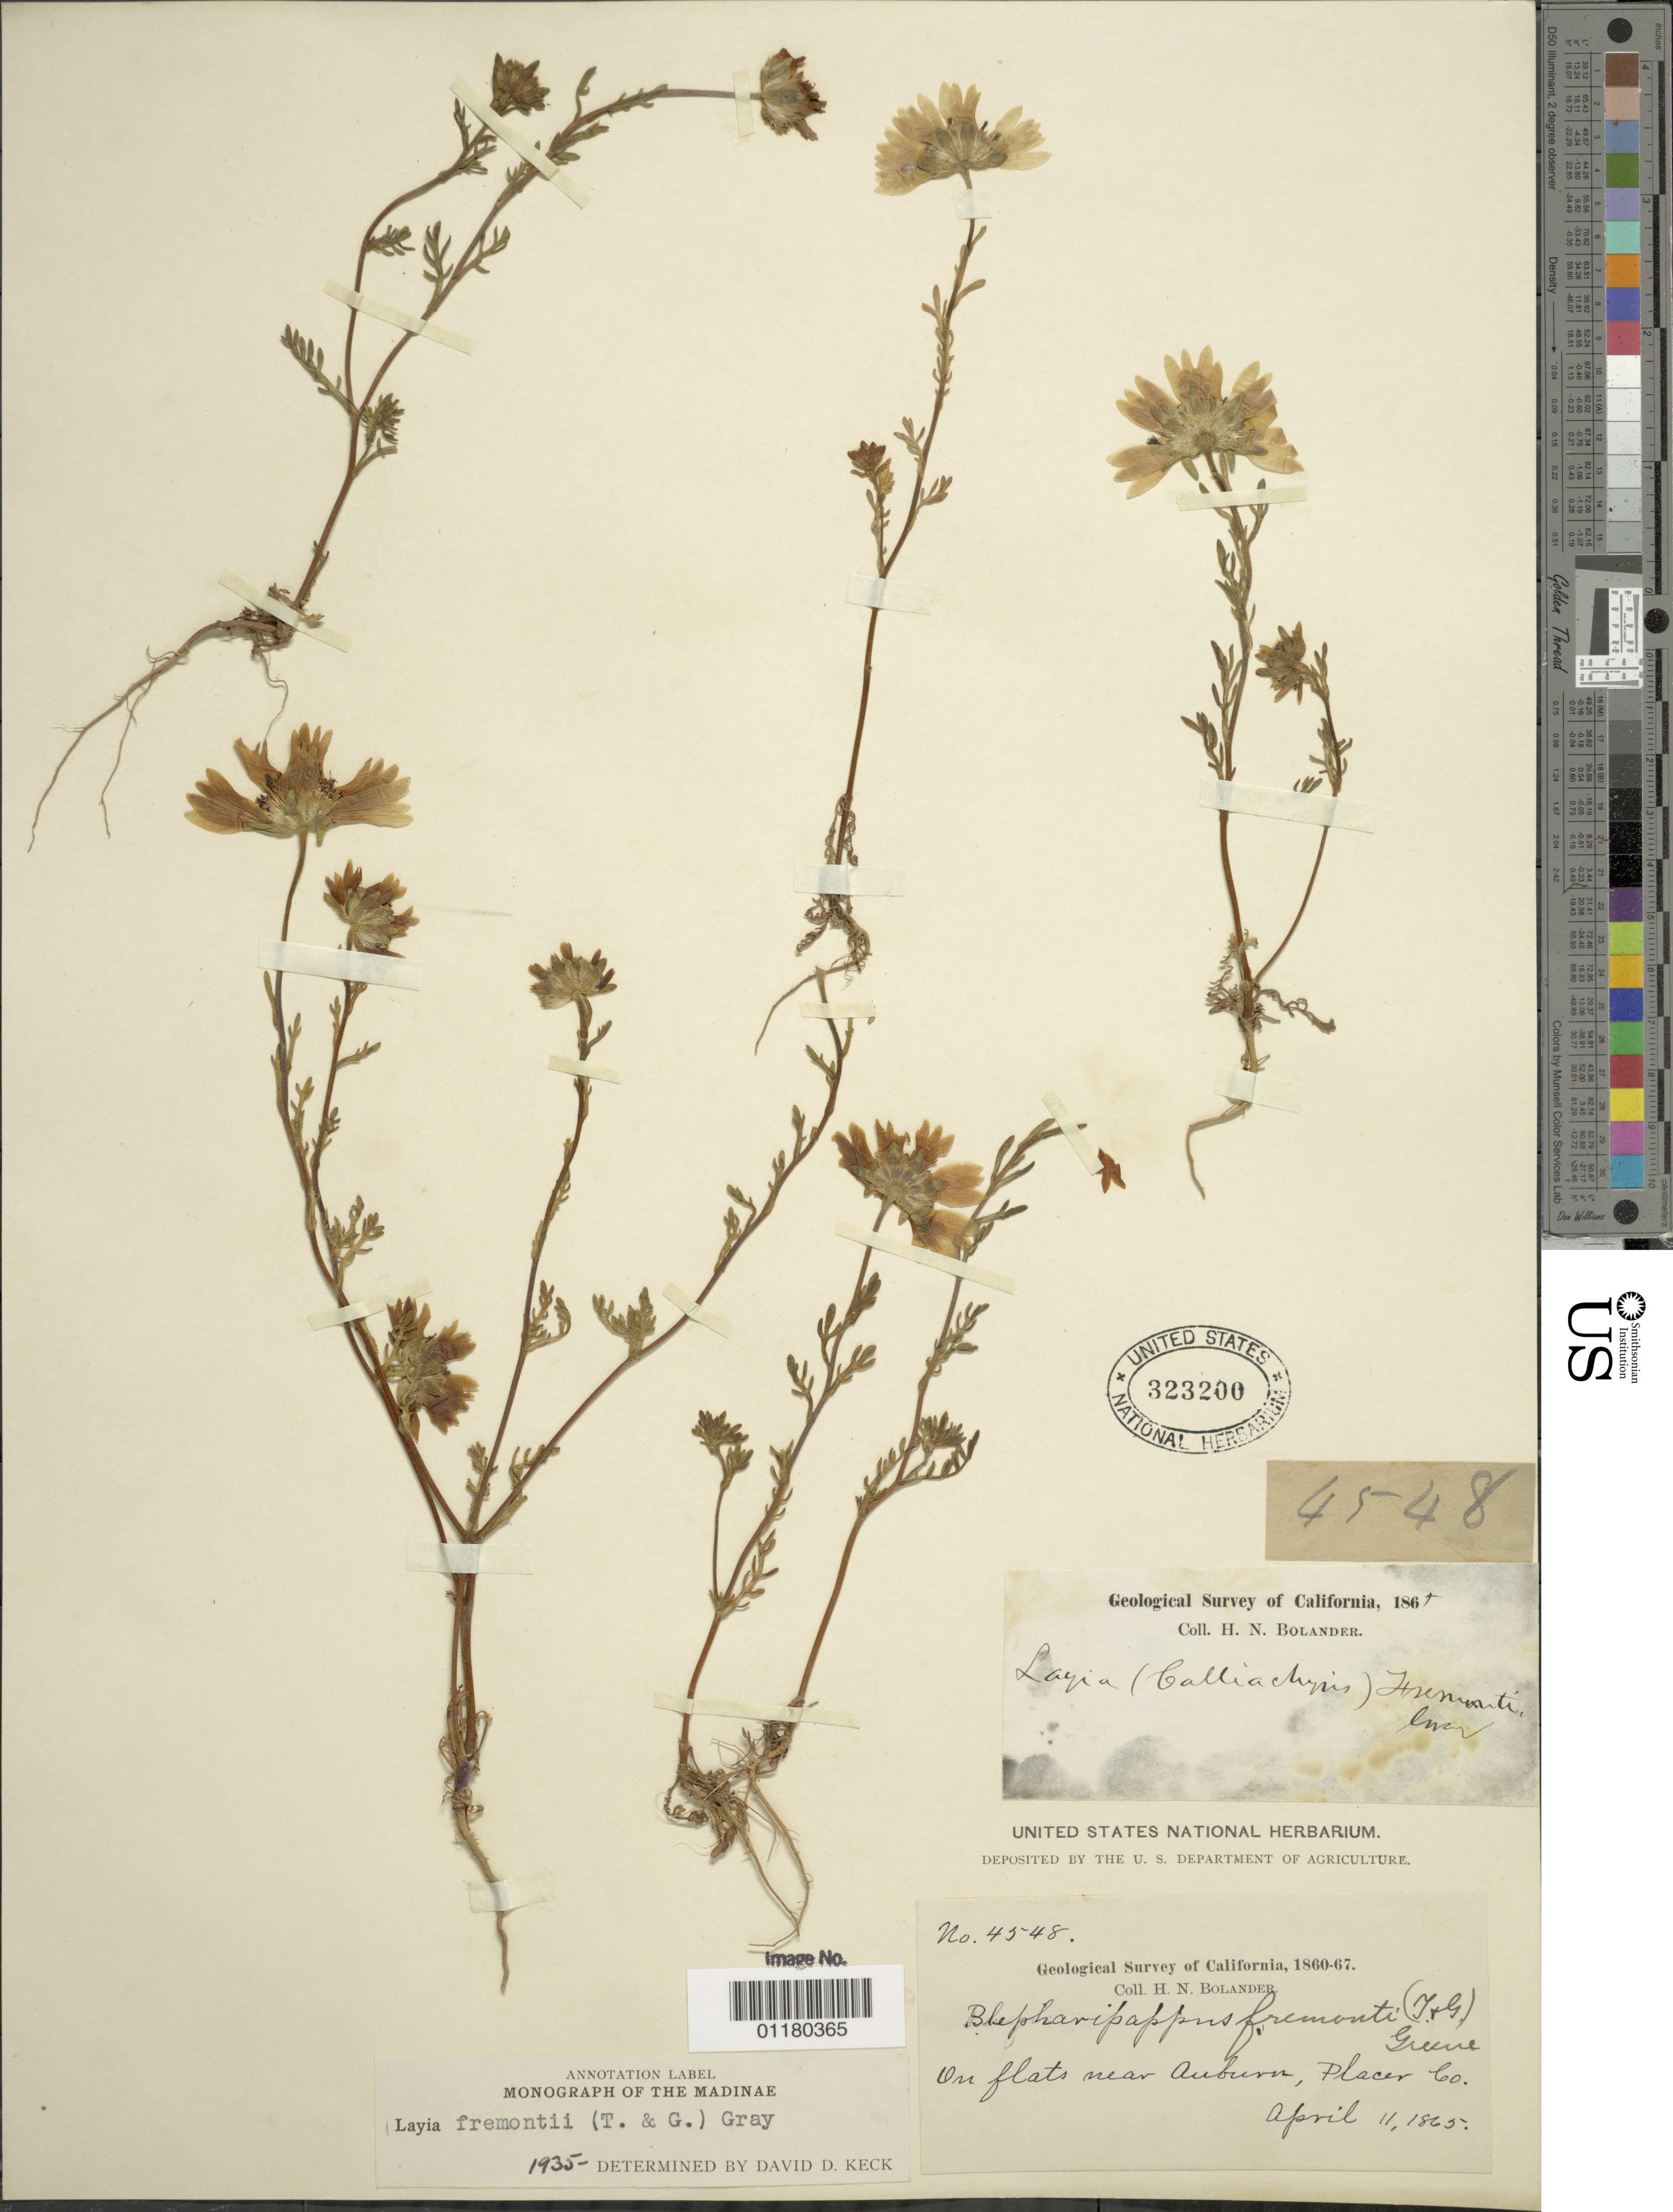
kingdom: Plantae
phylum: Tracheophyta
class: Magnoliopsida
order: Asterales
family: Asteraceae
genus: Layia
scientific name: Layia fremontii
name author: A. Gray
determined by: Keck, David D.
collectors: H. Bolander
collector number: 4548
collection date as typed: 11 Apr 1865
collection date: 1865-04-11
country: United States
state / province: California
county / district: Placer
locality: Auburn.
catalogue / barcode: US 323200